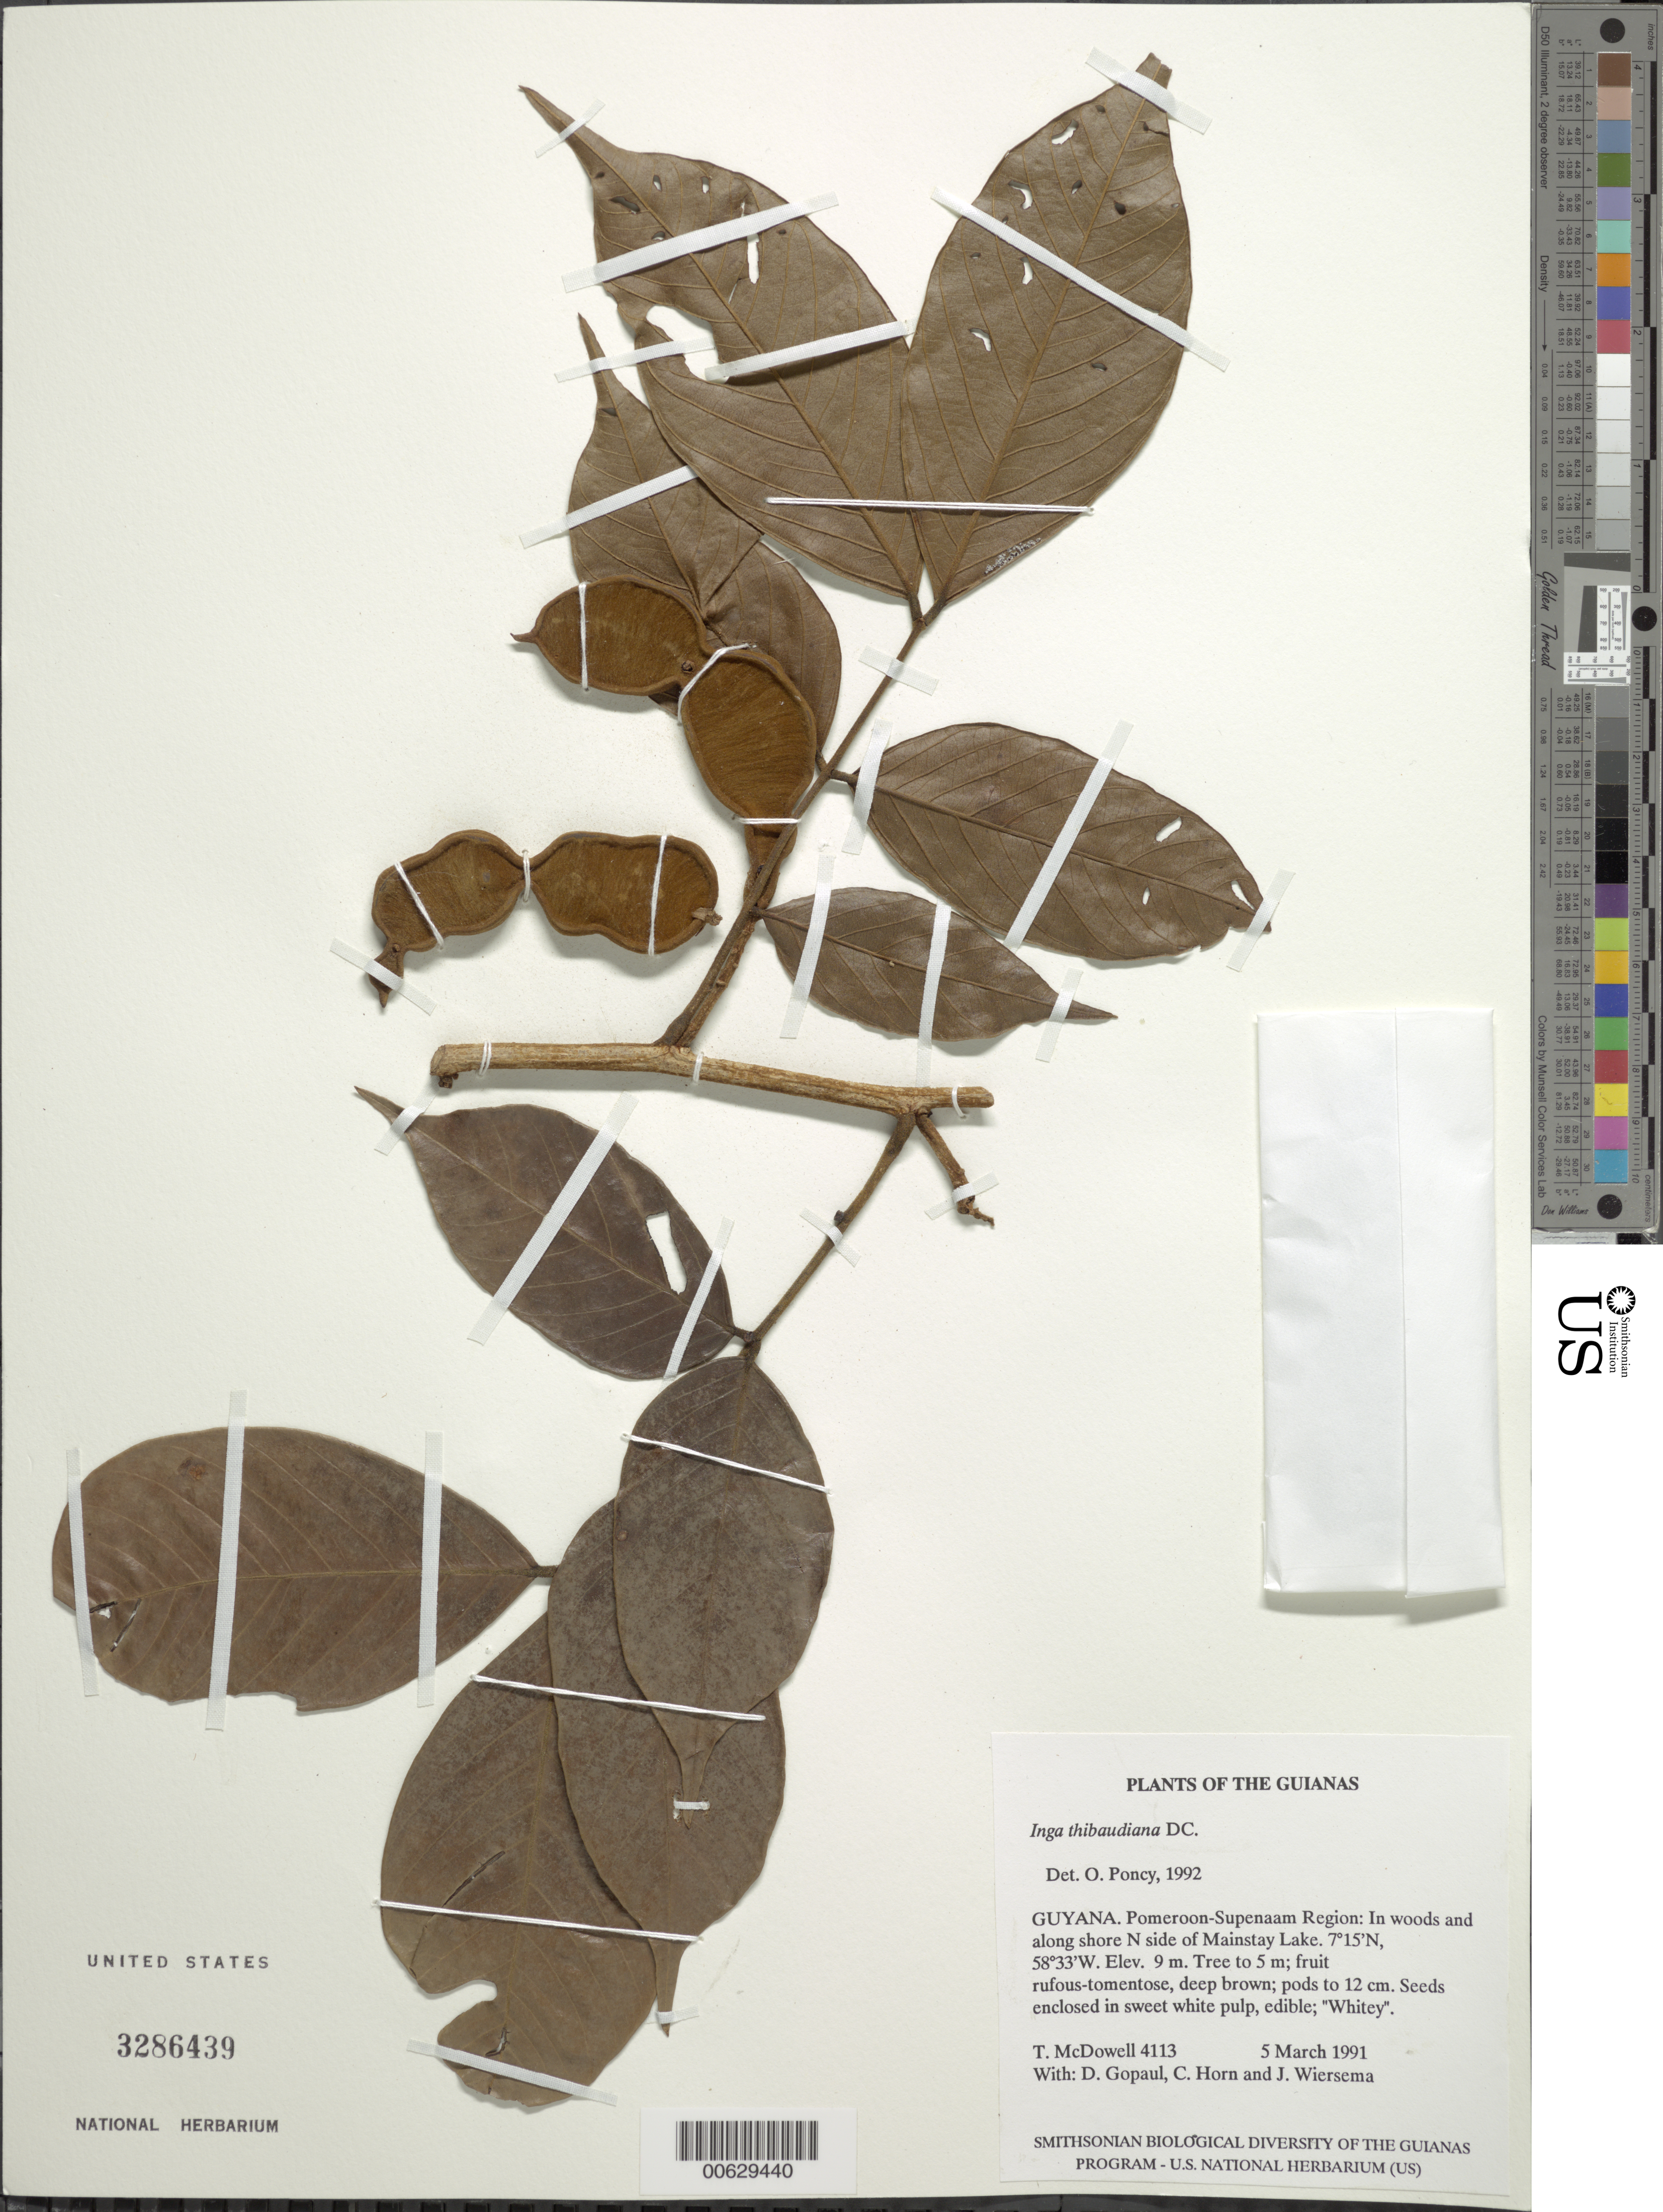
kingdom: Plantae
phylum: Tracheophyta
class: Magnoliopsida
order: Fabales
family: Fabaceae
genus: Inga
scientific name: Inga thibaudiana subsp. thibaudiana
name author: DC.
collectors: T. McDowell, D. Gopaul, C. N. Horn & J. H. Wiersema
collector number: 4113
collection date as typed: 5 March 1991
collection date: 1991-03-05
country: Guyana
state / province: Pomeroon-Supenaam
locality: Mainstay Lake, N side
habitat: In woods and along shore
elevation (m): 9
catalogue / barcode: US 3286439